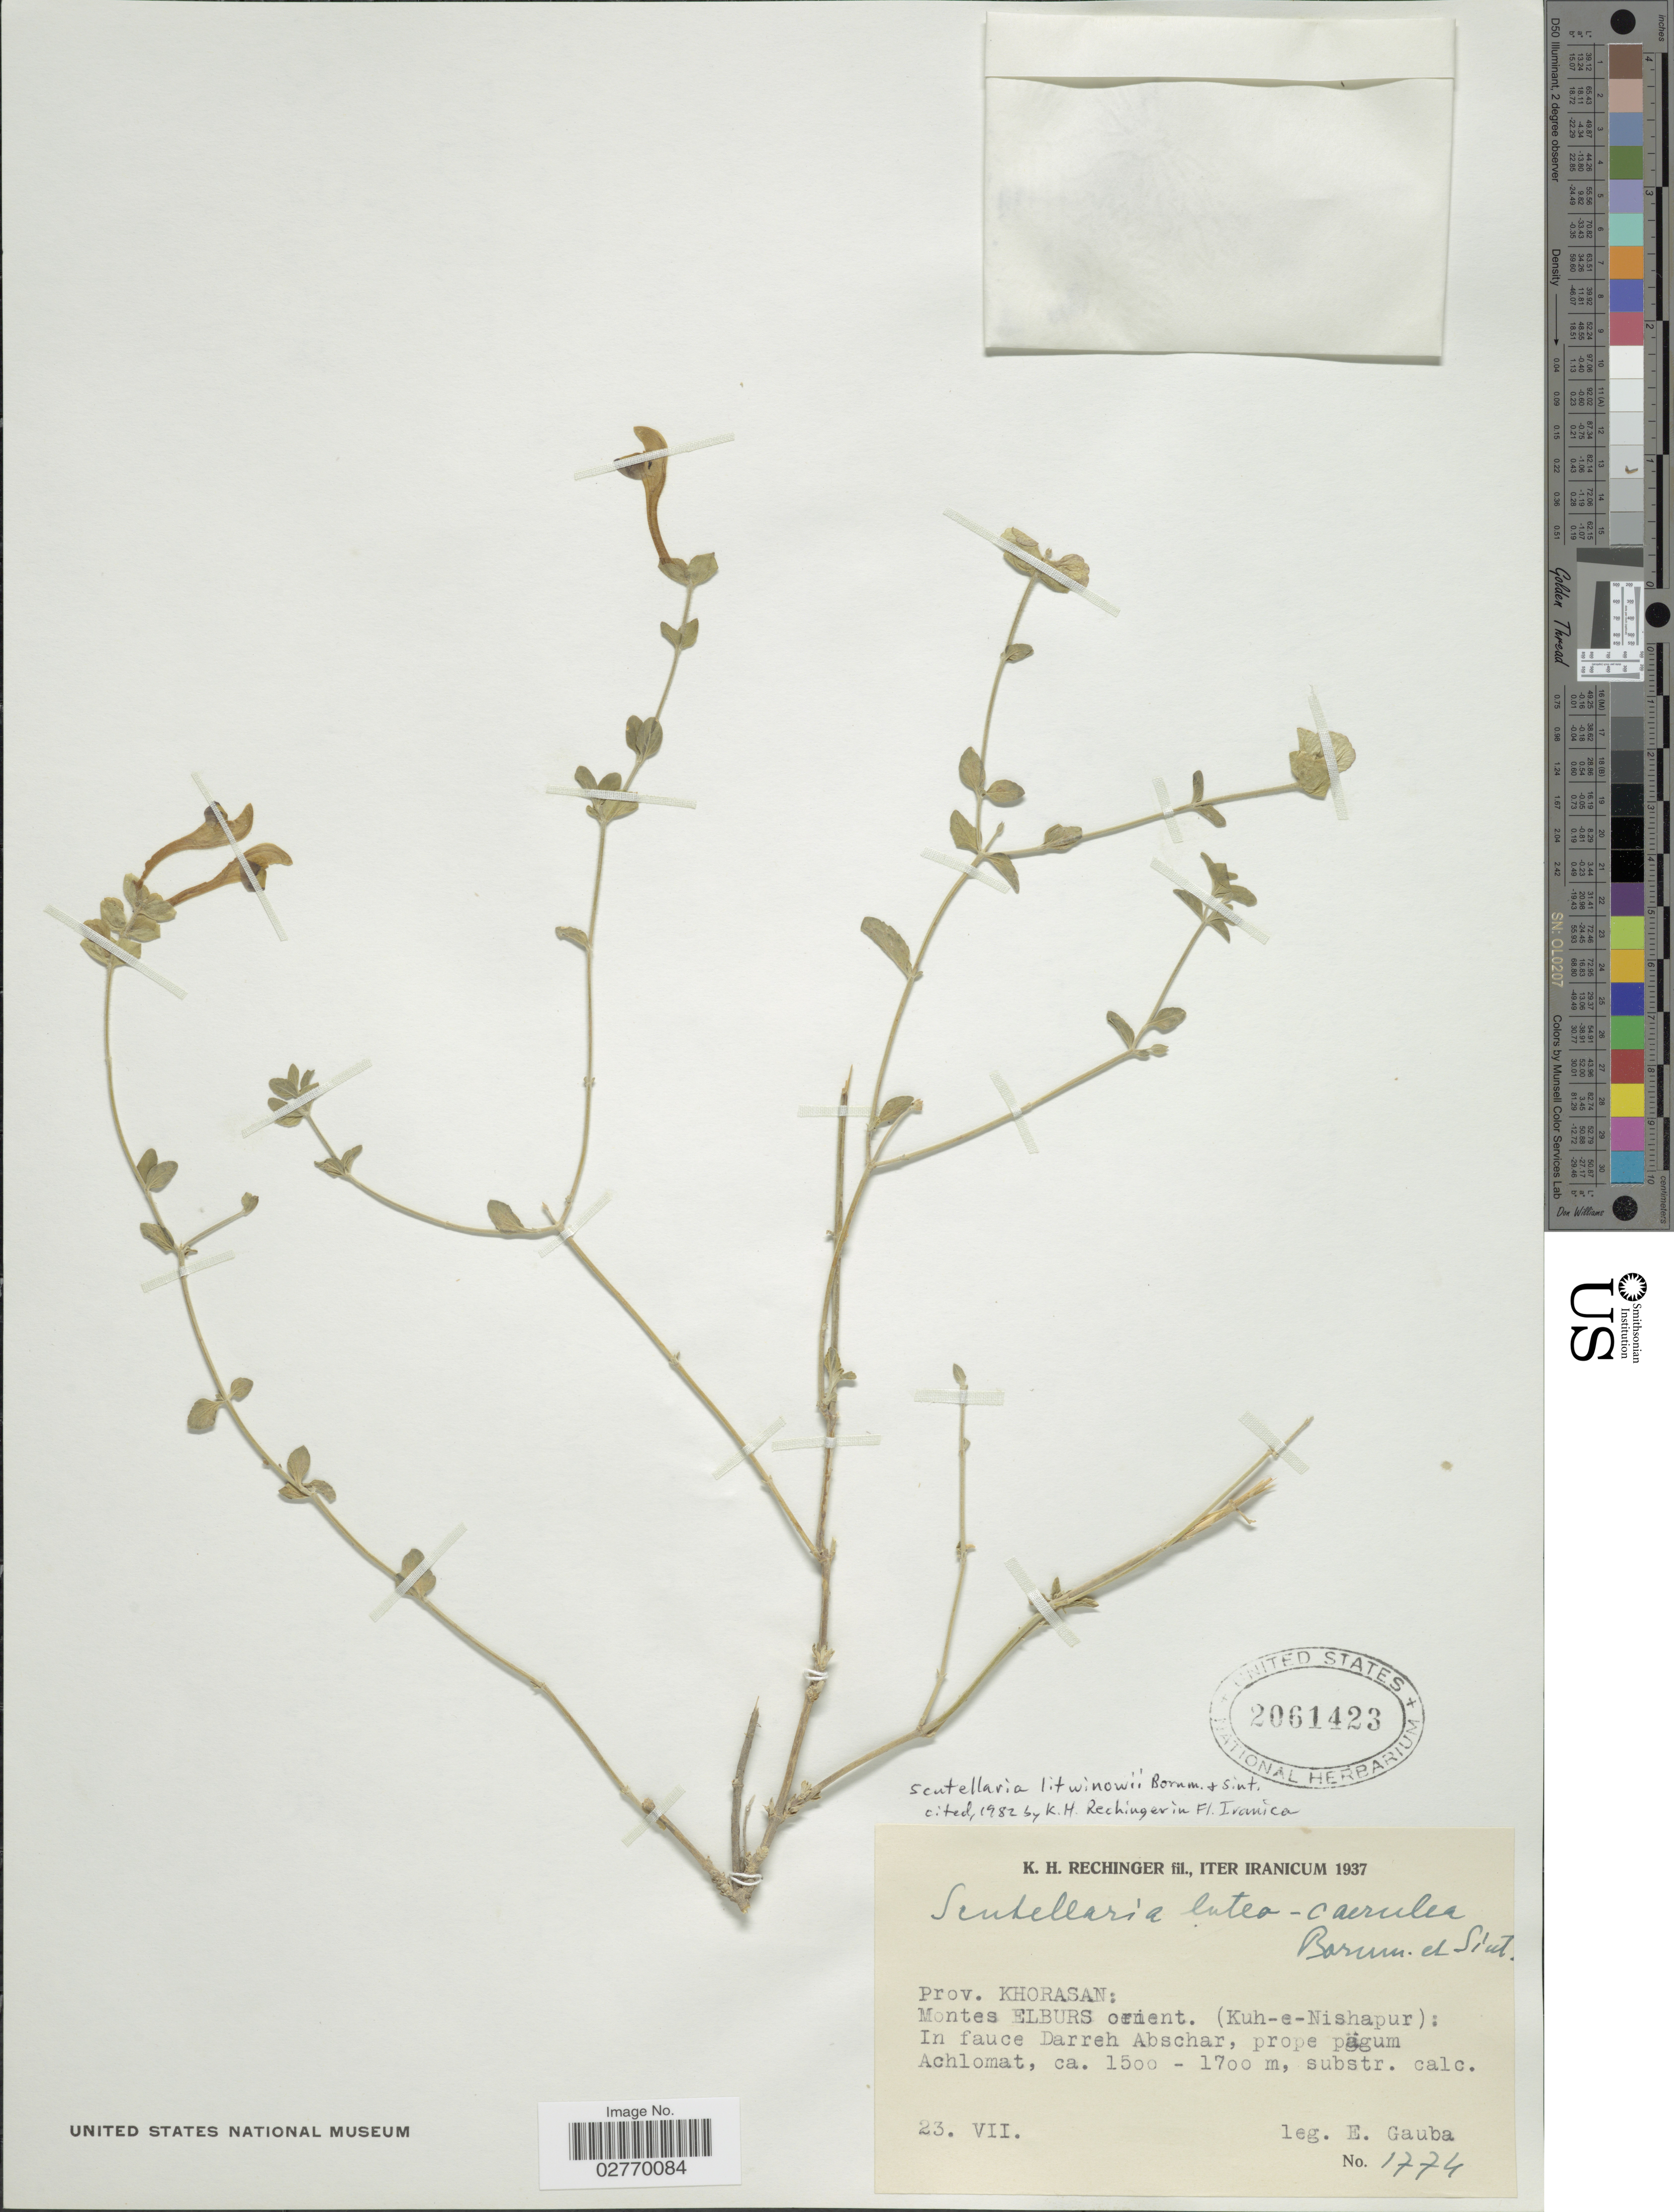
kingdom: Plantae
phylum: Tracheophyta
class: Magnoliopsida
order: Lamiales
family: Lamiaceae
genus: Scutellaria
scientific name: Scutellaria litwinowii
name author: Bornm. & Sint.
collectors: E. Gauba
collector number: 1774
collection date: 1937-07-23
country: Iran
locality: Iter Iranicum. Montes Elburs orient. (Kuh-e-Nishapur): In fauce Darreh Abschar, prope pagum Achlomat.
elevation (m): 1500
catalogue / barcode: US 2061423